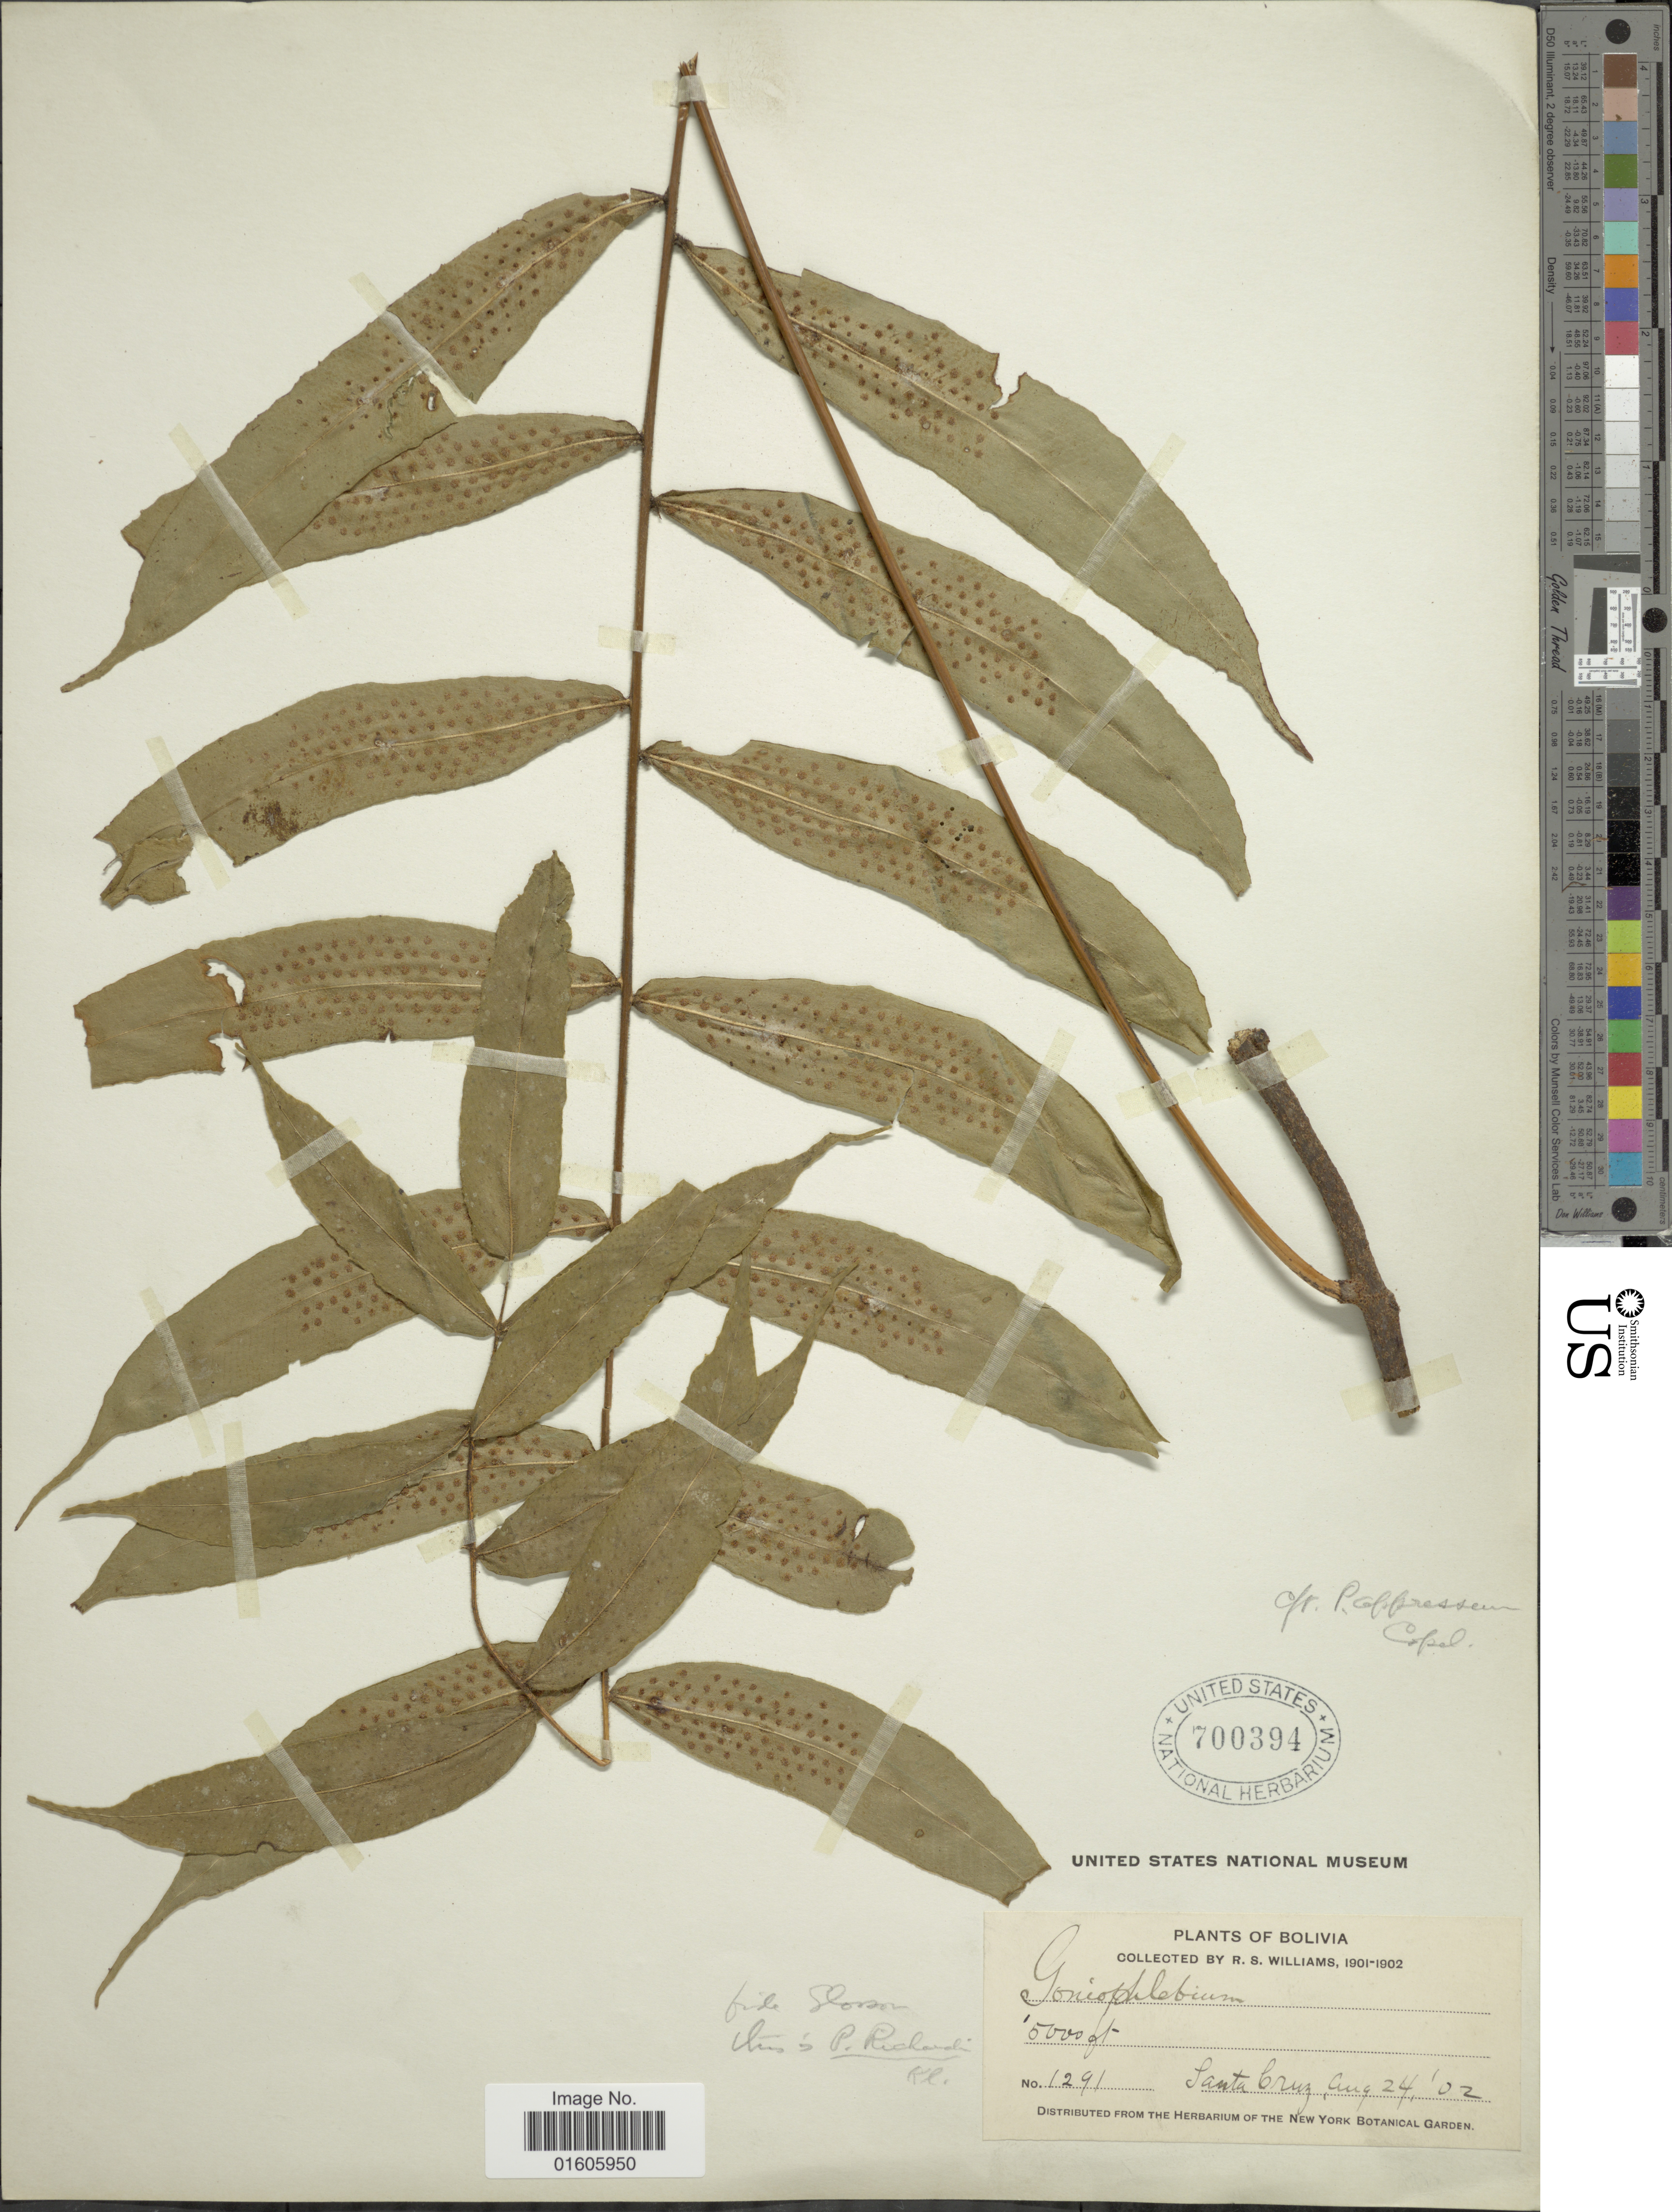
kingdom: Plantae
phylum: Tracheophyta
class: Polypodiopsida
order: Polypodiales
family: Polypodiaceae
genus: Serpocaulon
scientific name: Serpocaulon appressum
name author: (Copel.) A.R. Sm.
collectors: R. S. Williams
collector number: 1291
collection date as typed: Aug. 24, '02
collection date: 1902-08-24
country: Bolivia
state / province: La Paz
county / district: Franz Tamayo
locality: Santa Cruz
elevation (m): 1524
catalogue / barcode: US 700394